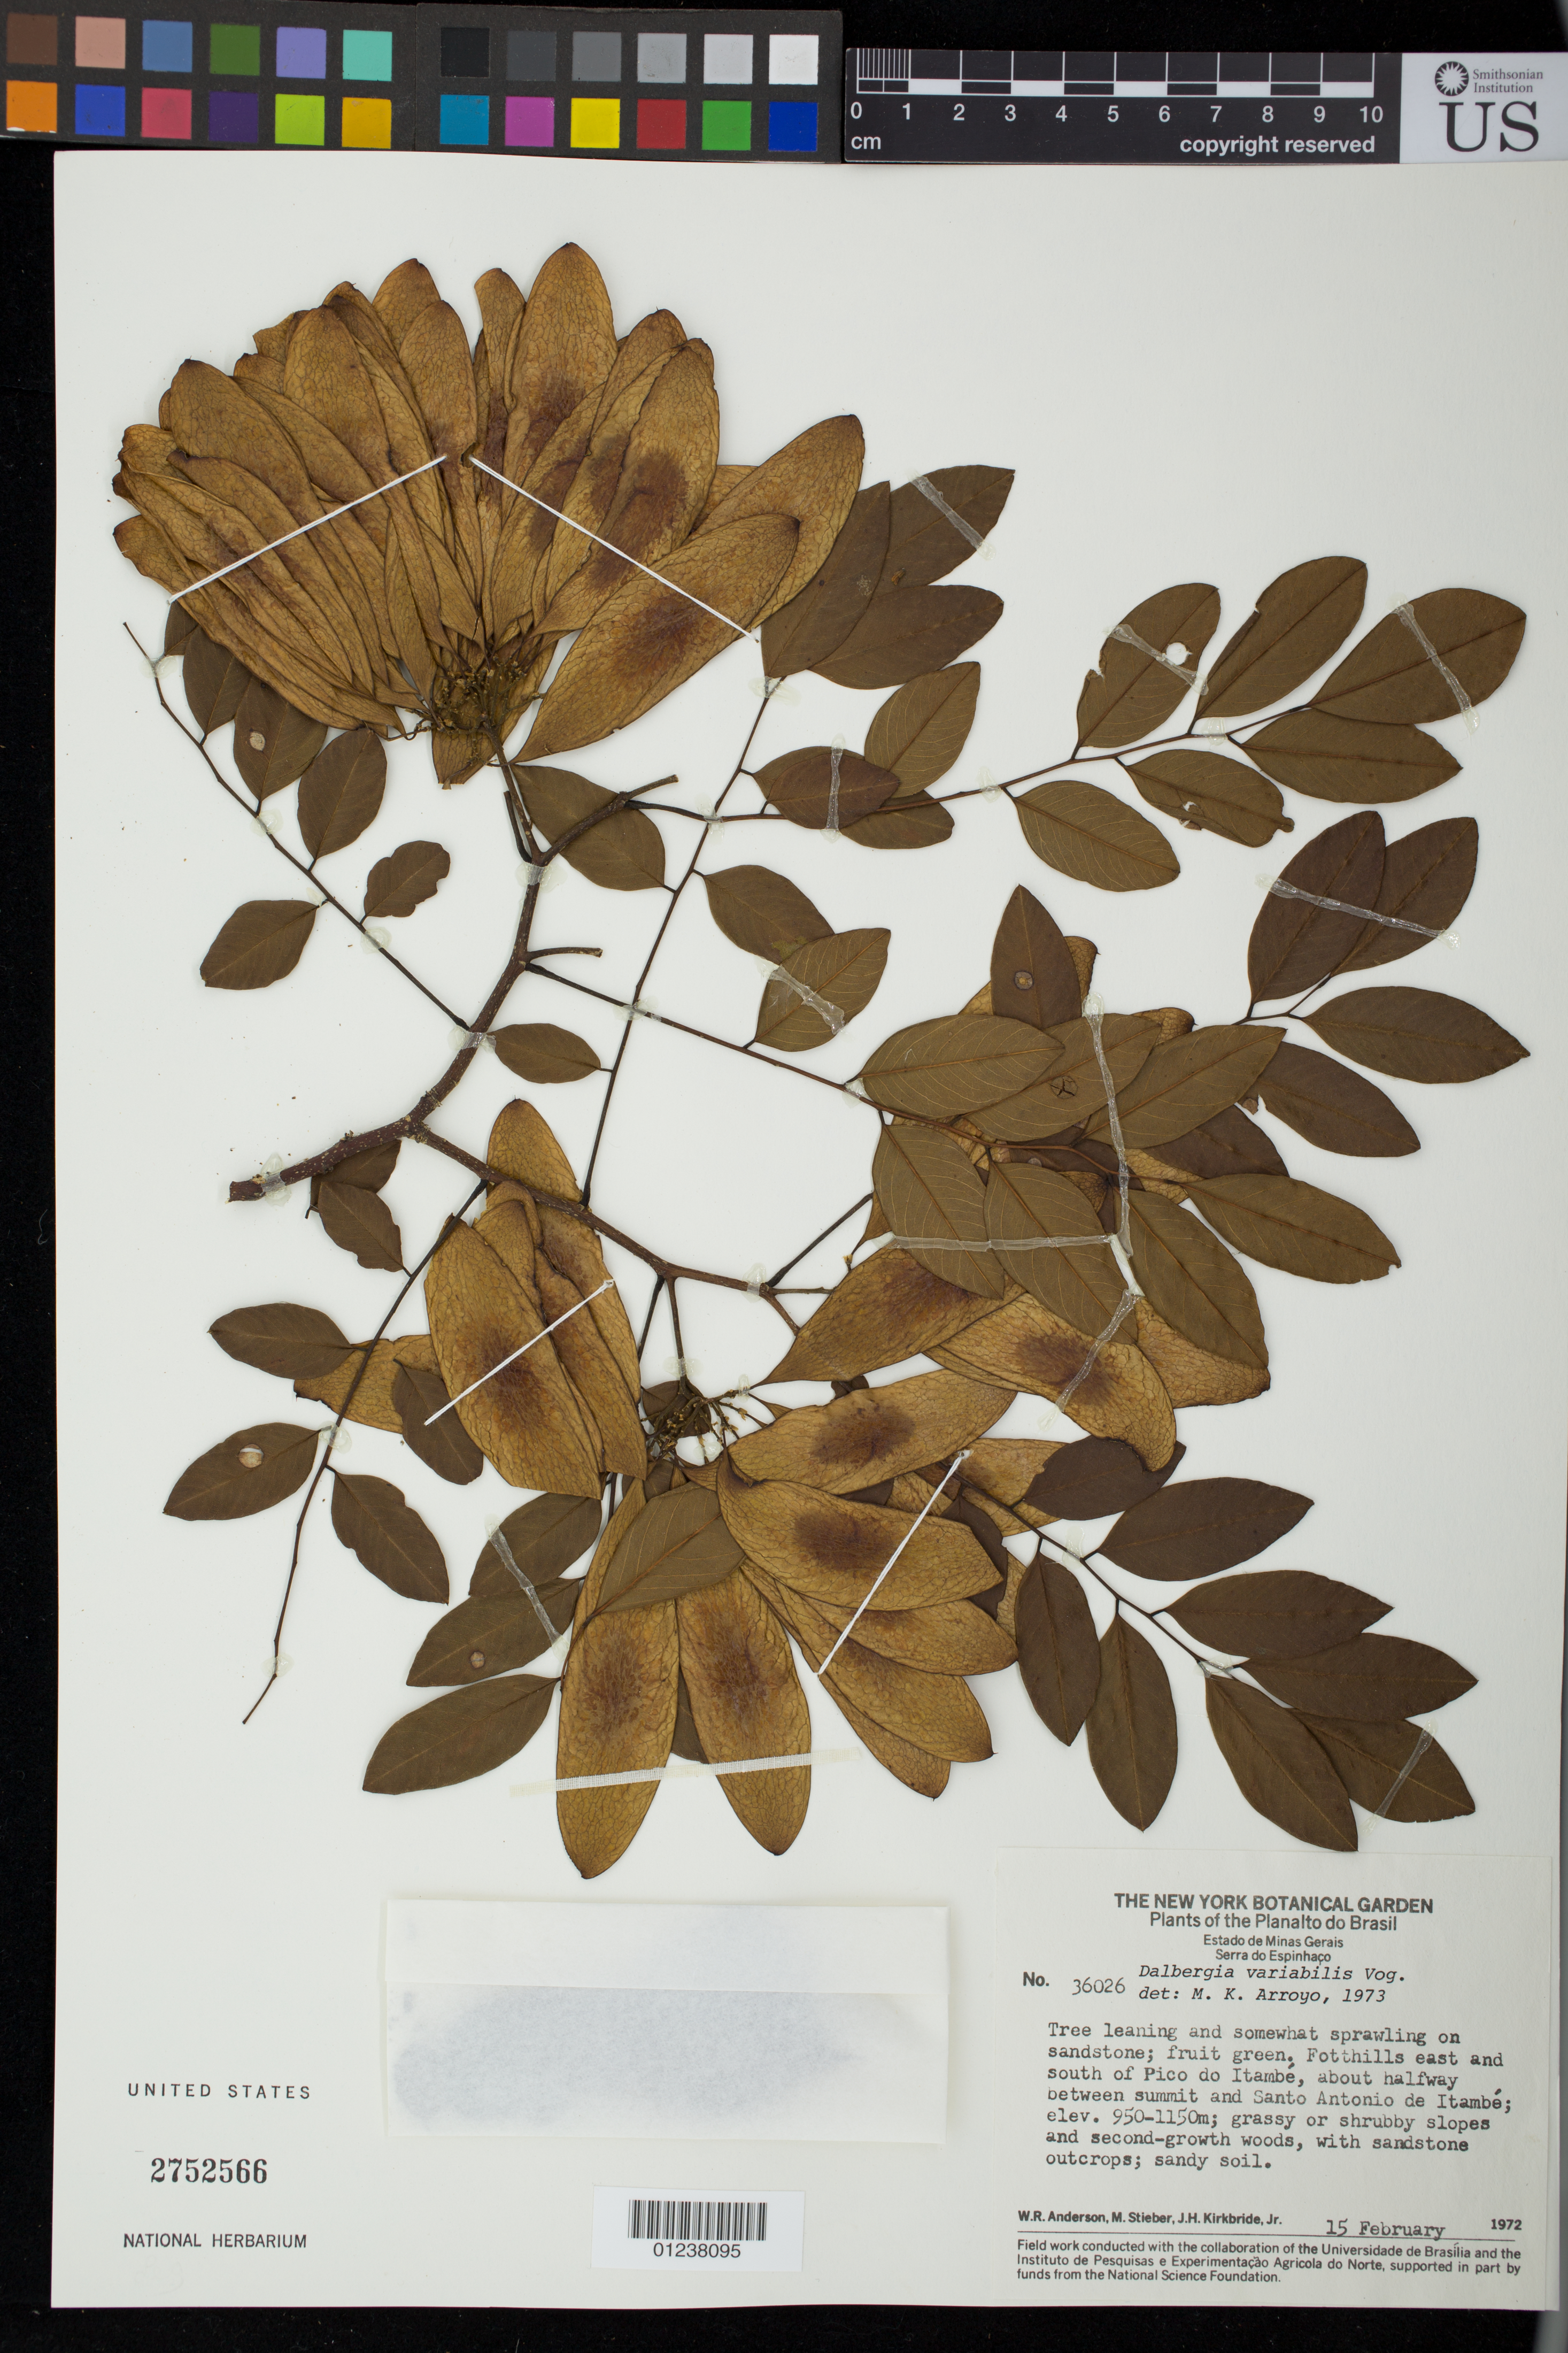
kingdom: Plantae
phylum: Tracheophyta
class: Magnoliopsida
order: Fabales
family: Fabaceae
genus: Dalbergia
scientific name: Dalbergia frutescens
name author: (Vell.) Britton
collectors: W. R. Anderson, M. Stieber & J. H. Kirkbride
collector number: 36026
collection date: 1972-02-15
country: Brazil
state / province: Minas Gerais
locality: Foothills east and south of Pico do Itambé, about halfway between summit and Santo Antonio de Itambé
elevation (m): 950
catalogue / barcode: US 2752566